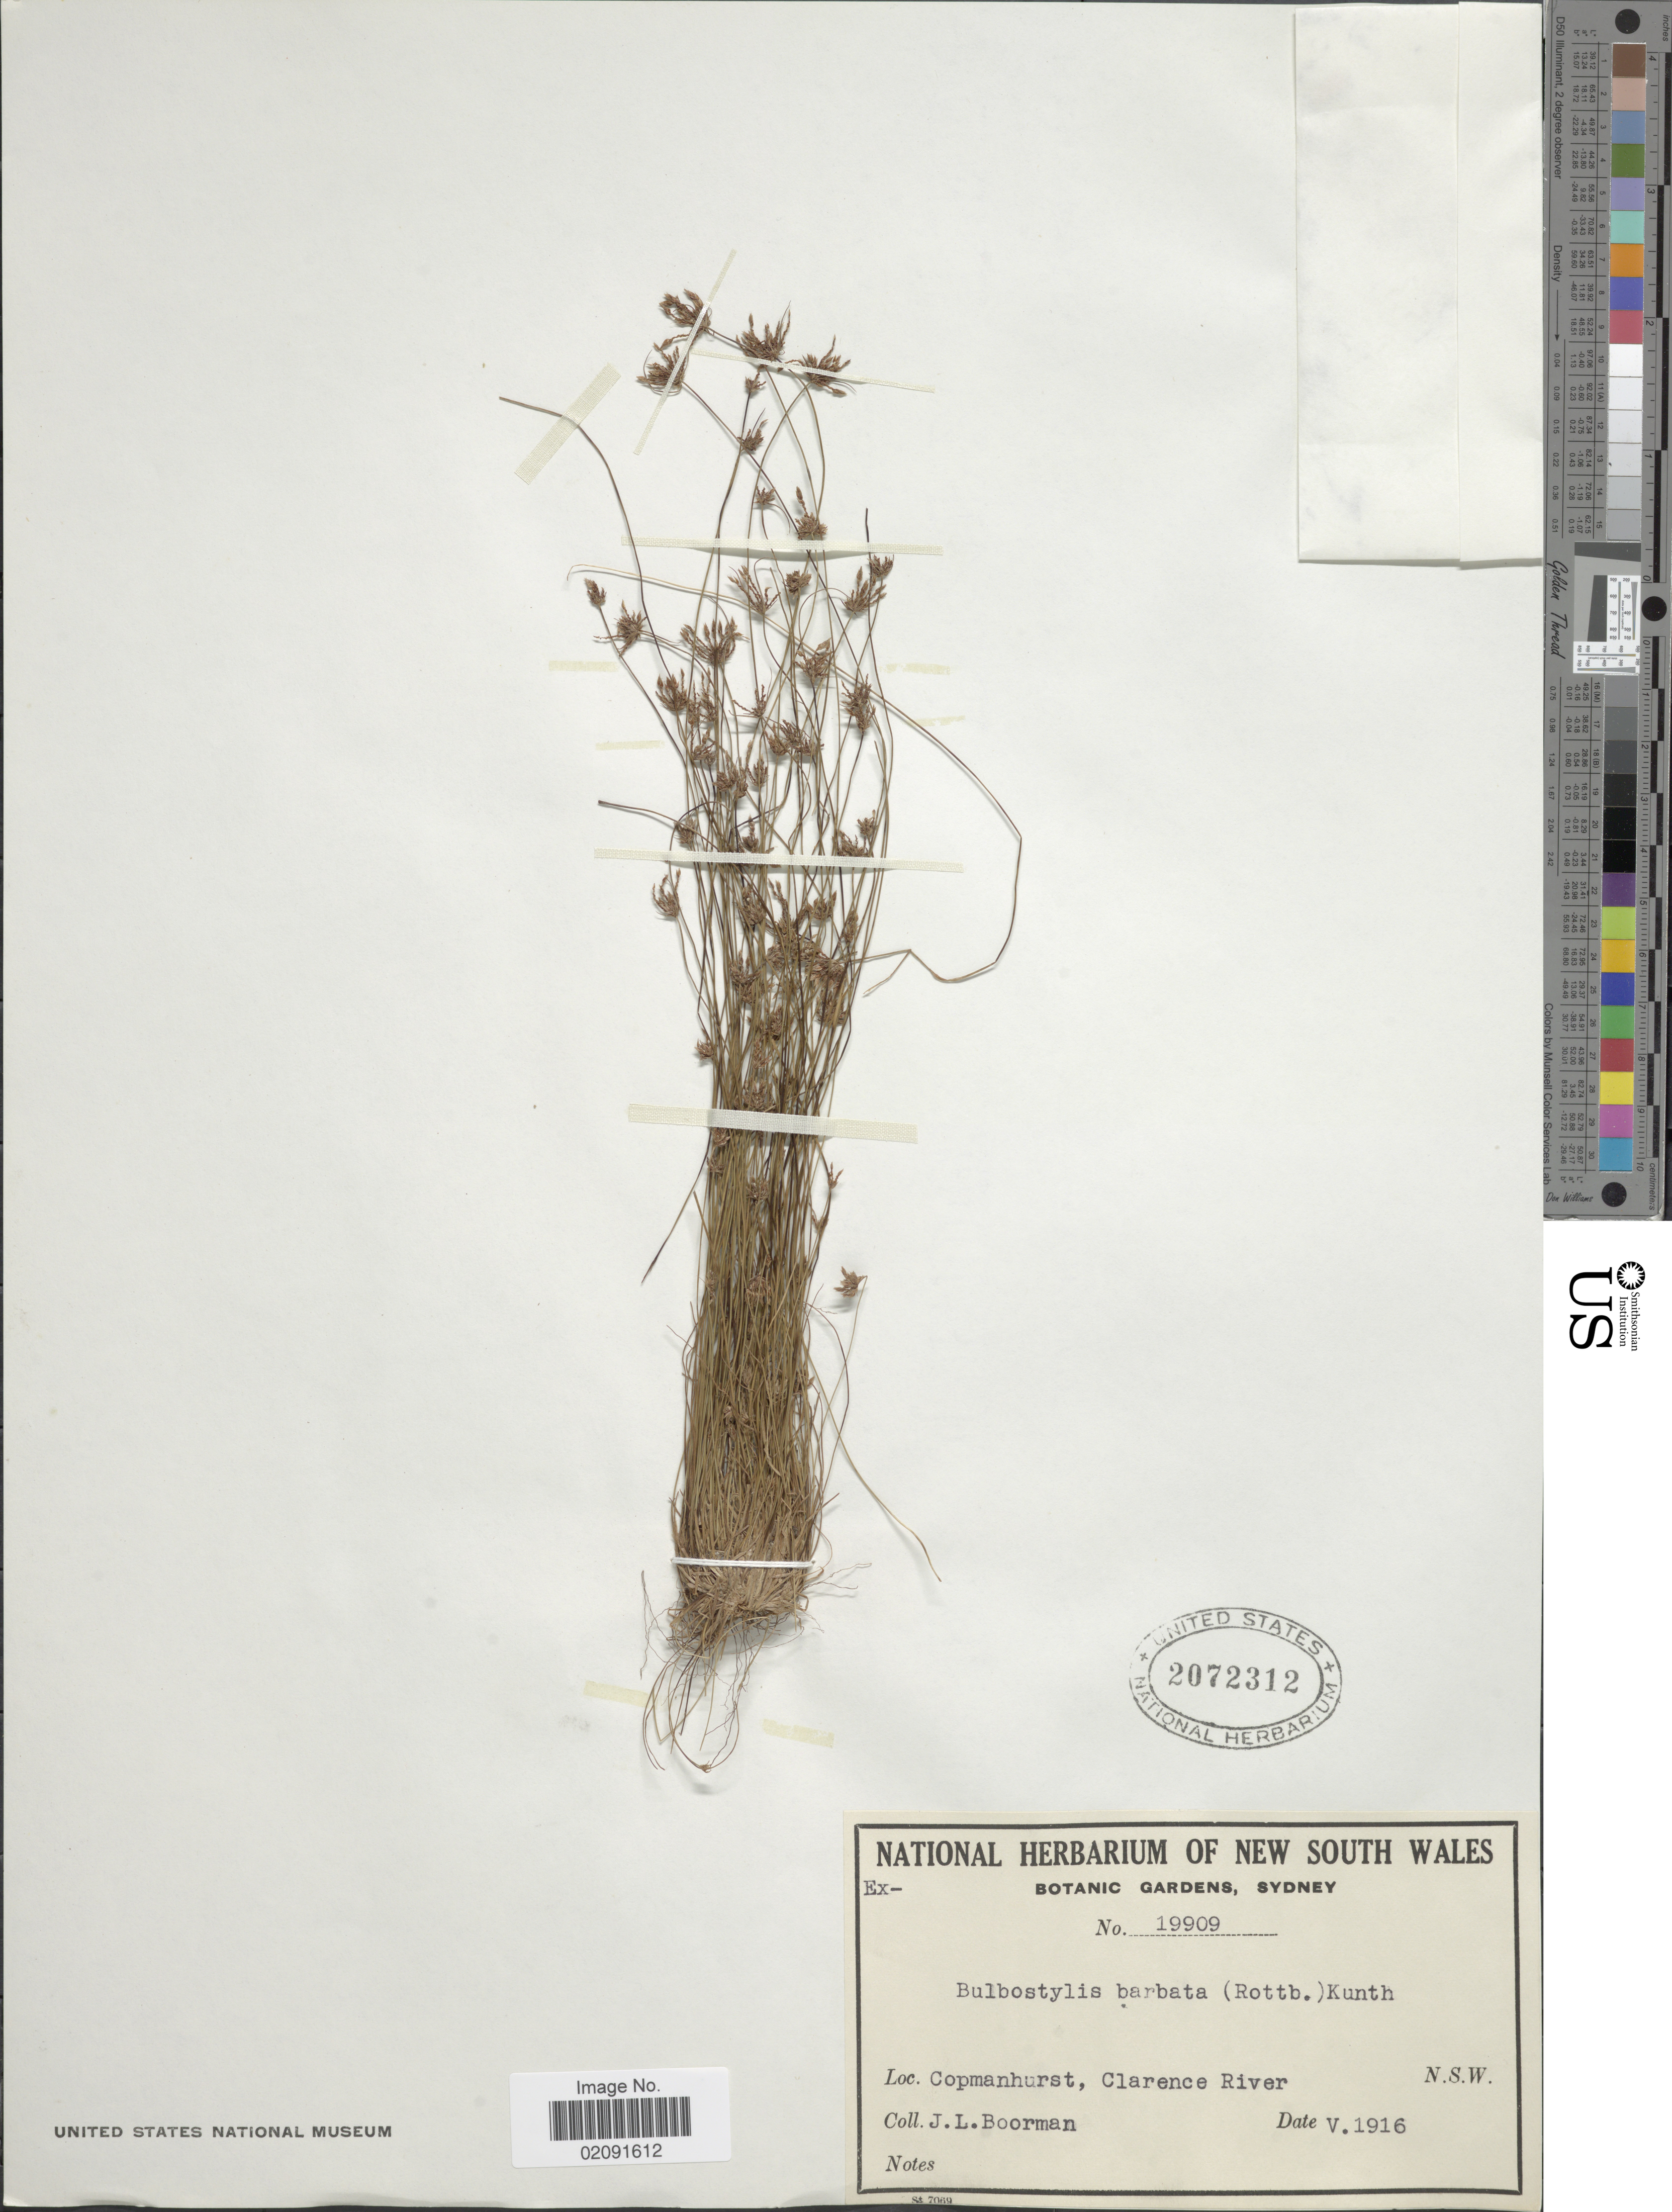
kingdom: Plantae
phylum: Tracheophyta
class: Liliopsida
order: Poales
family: Cyperaceae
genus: Bulbostylis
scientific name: Bulbostylis barbata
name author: (Rottb.) C.B. Clarke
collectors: J. Boorman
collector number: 19909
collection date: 1916-05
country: Australia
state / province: New South Wales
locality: Copmanhurst, Clarence River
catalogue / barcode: US 2072312